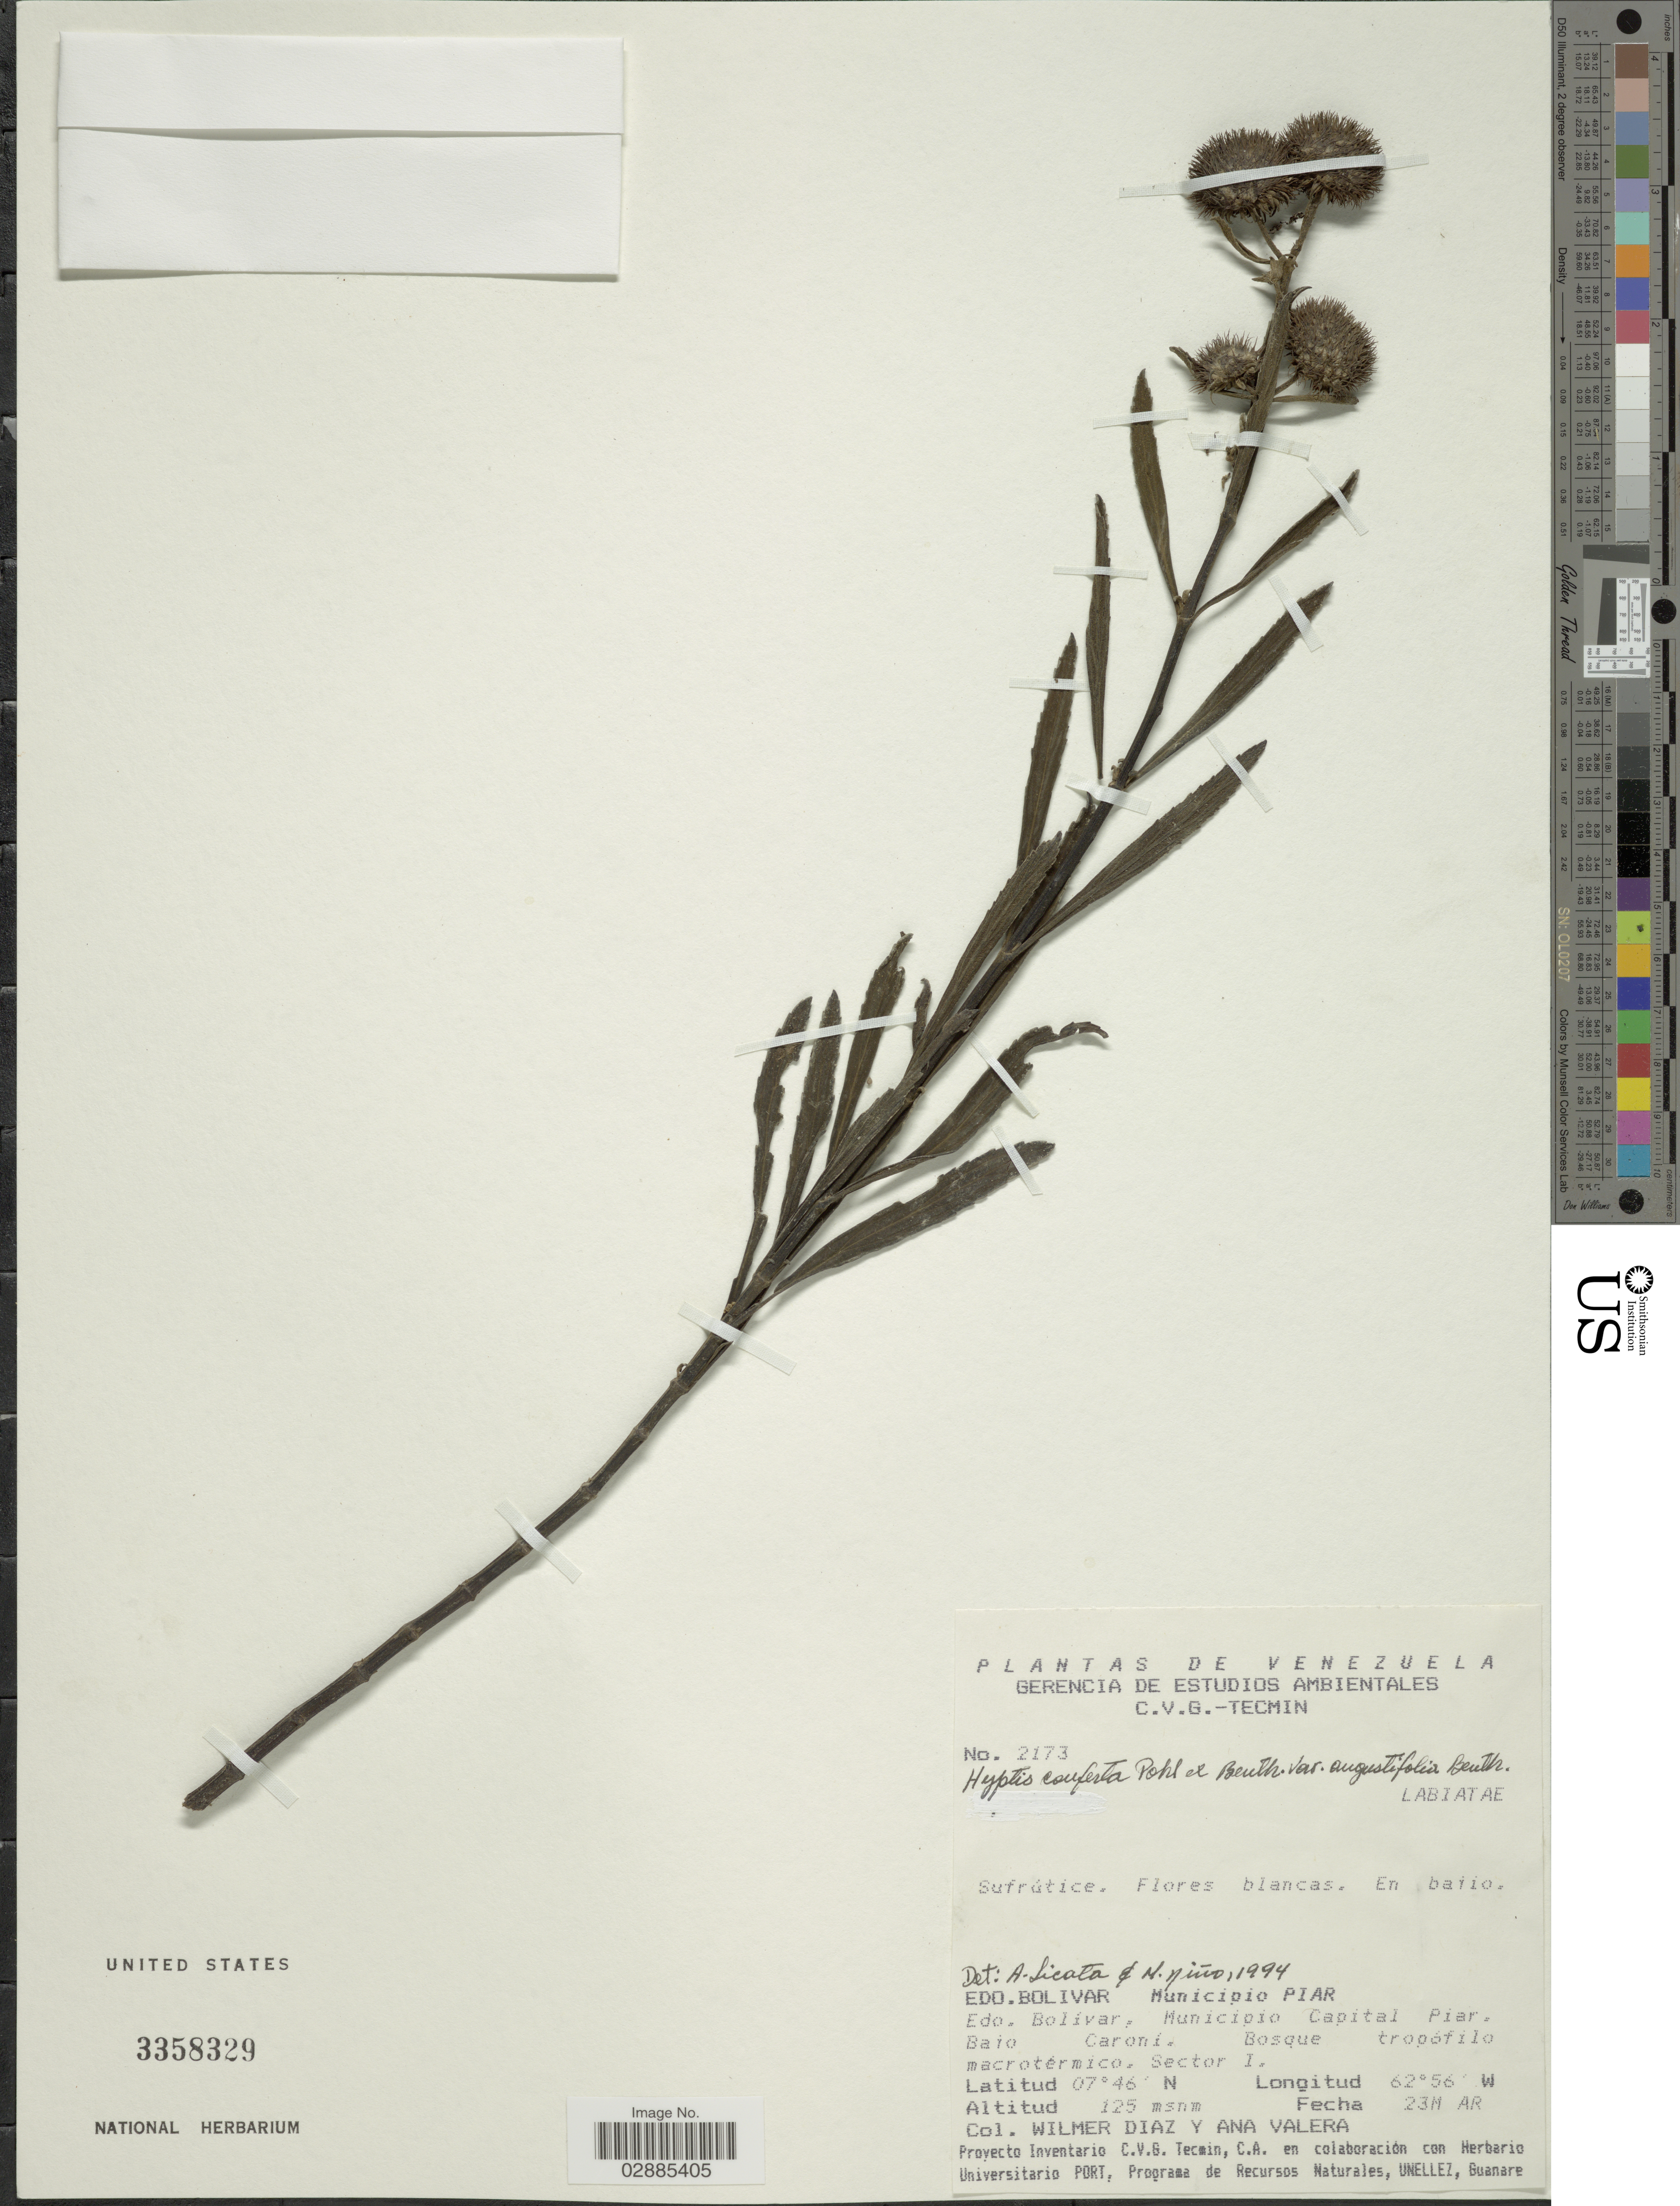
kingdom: Plantae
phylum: Tracheophyta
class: Magnoliopsida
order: Lamiales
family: Lamiaceae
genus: Hyptis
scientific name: Hyptis conferta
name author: Pohl ex Benth.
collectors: W. Díaz P. & A. Valera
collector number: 2173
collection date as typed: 23M AR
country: Venezuela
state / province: Bolivar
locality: Edo. Bolívar, Municipio PIAR, Municipio Capital Piar. Baio Caroni.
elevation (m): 125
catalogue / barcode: US 3358329